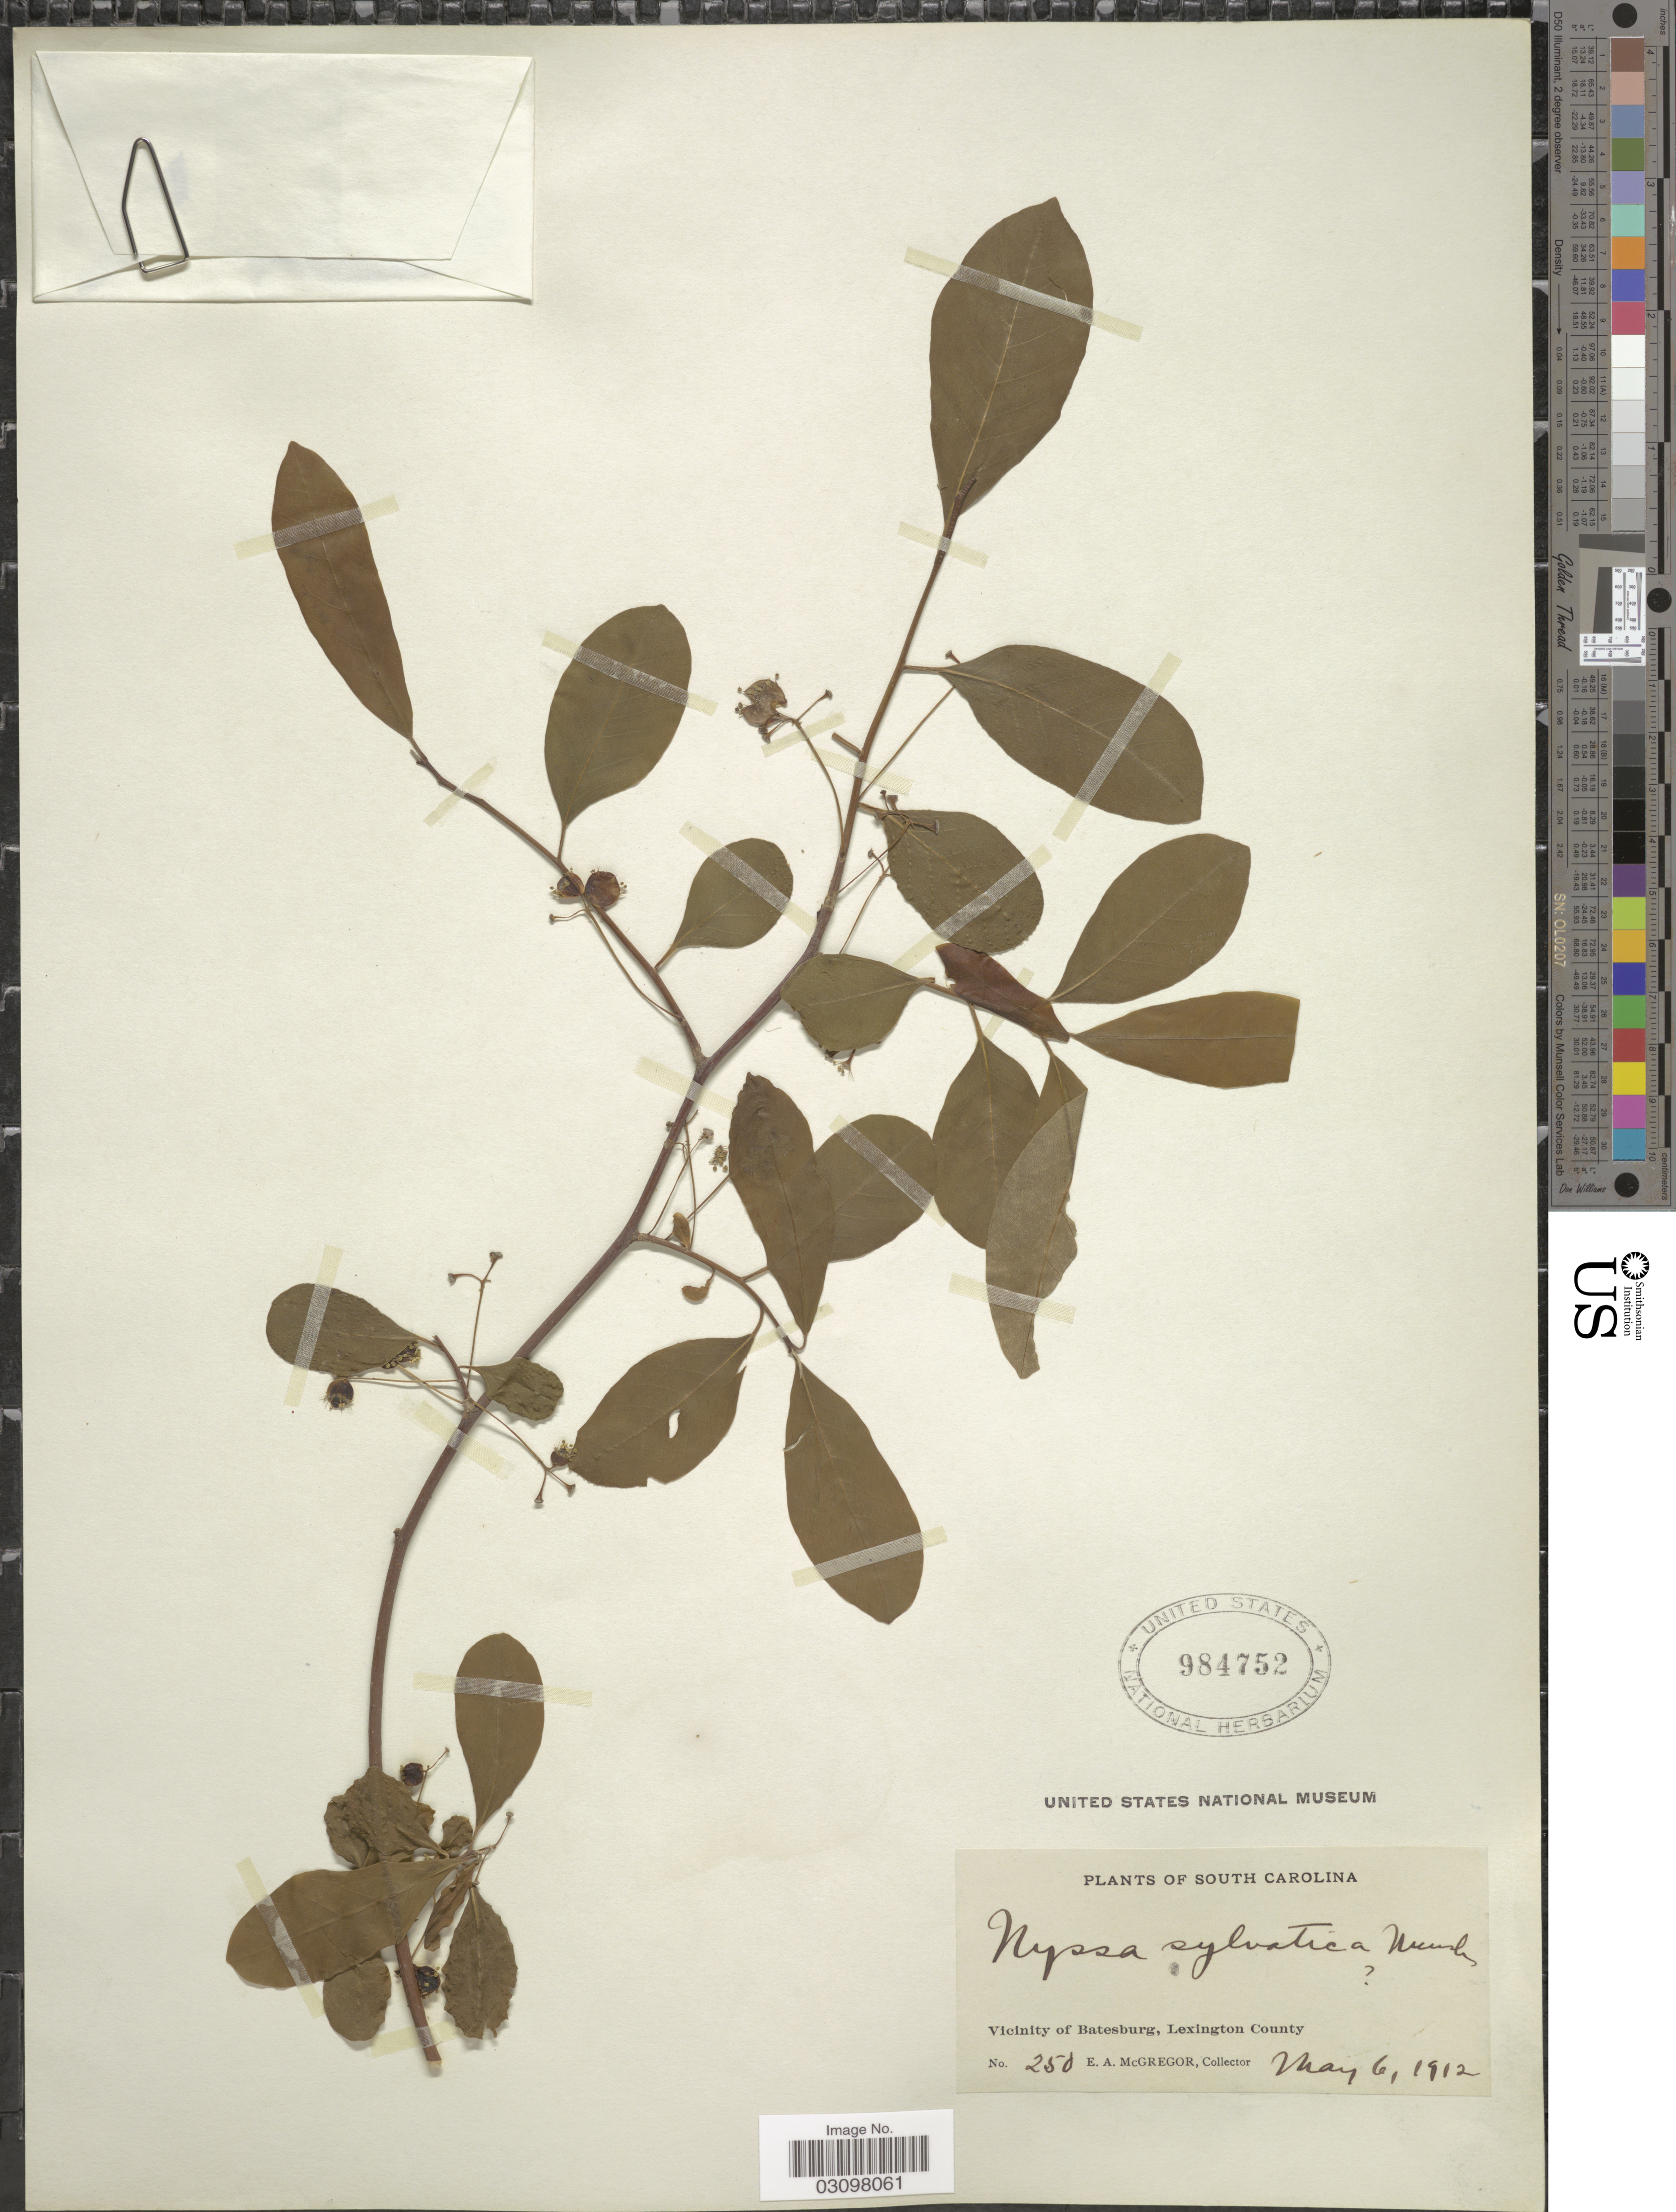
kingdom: Plantae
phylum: Tracheophyta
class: Magnoliopsida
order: Cornales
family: Nyssaceae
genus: Nyssa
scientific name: Nyssa sylvatica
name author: Marshall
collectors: E. A. McGregor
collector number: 250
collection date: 1912-05-06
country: United States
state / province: South Carolina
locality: Vicinity of Batesburg, Lexington County.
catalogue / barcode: US 984752